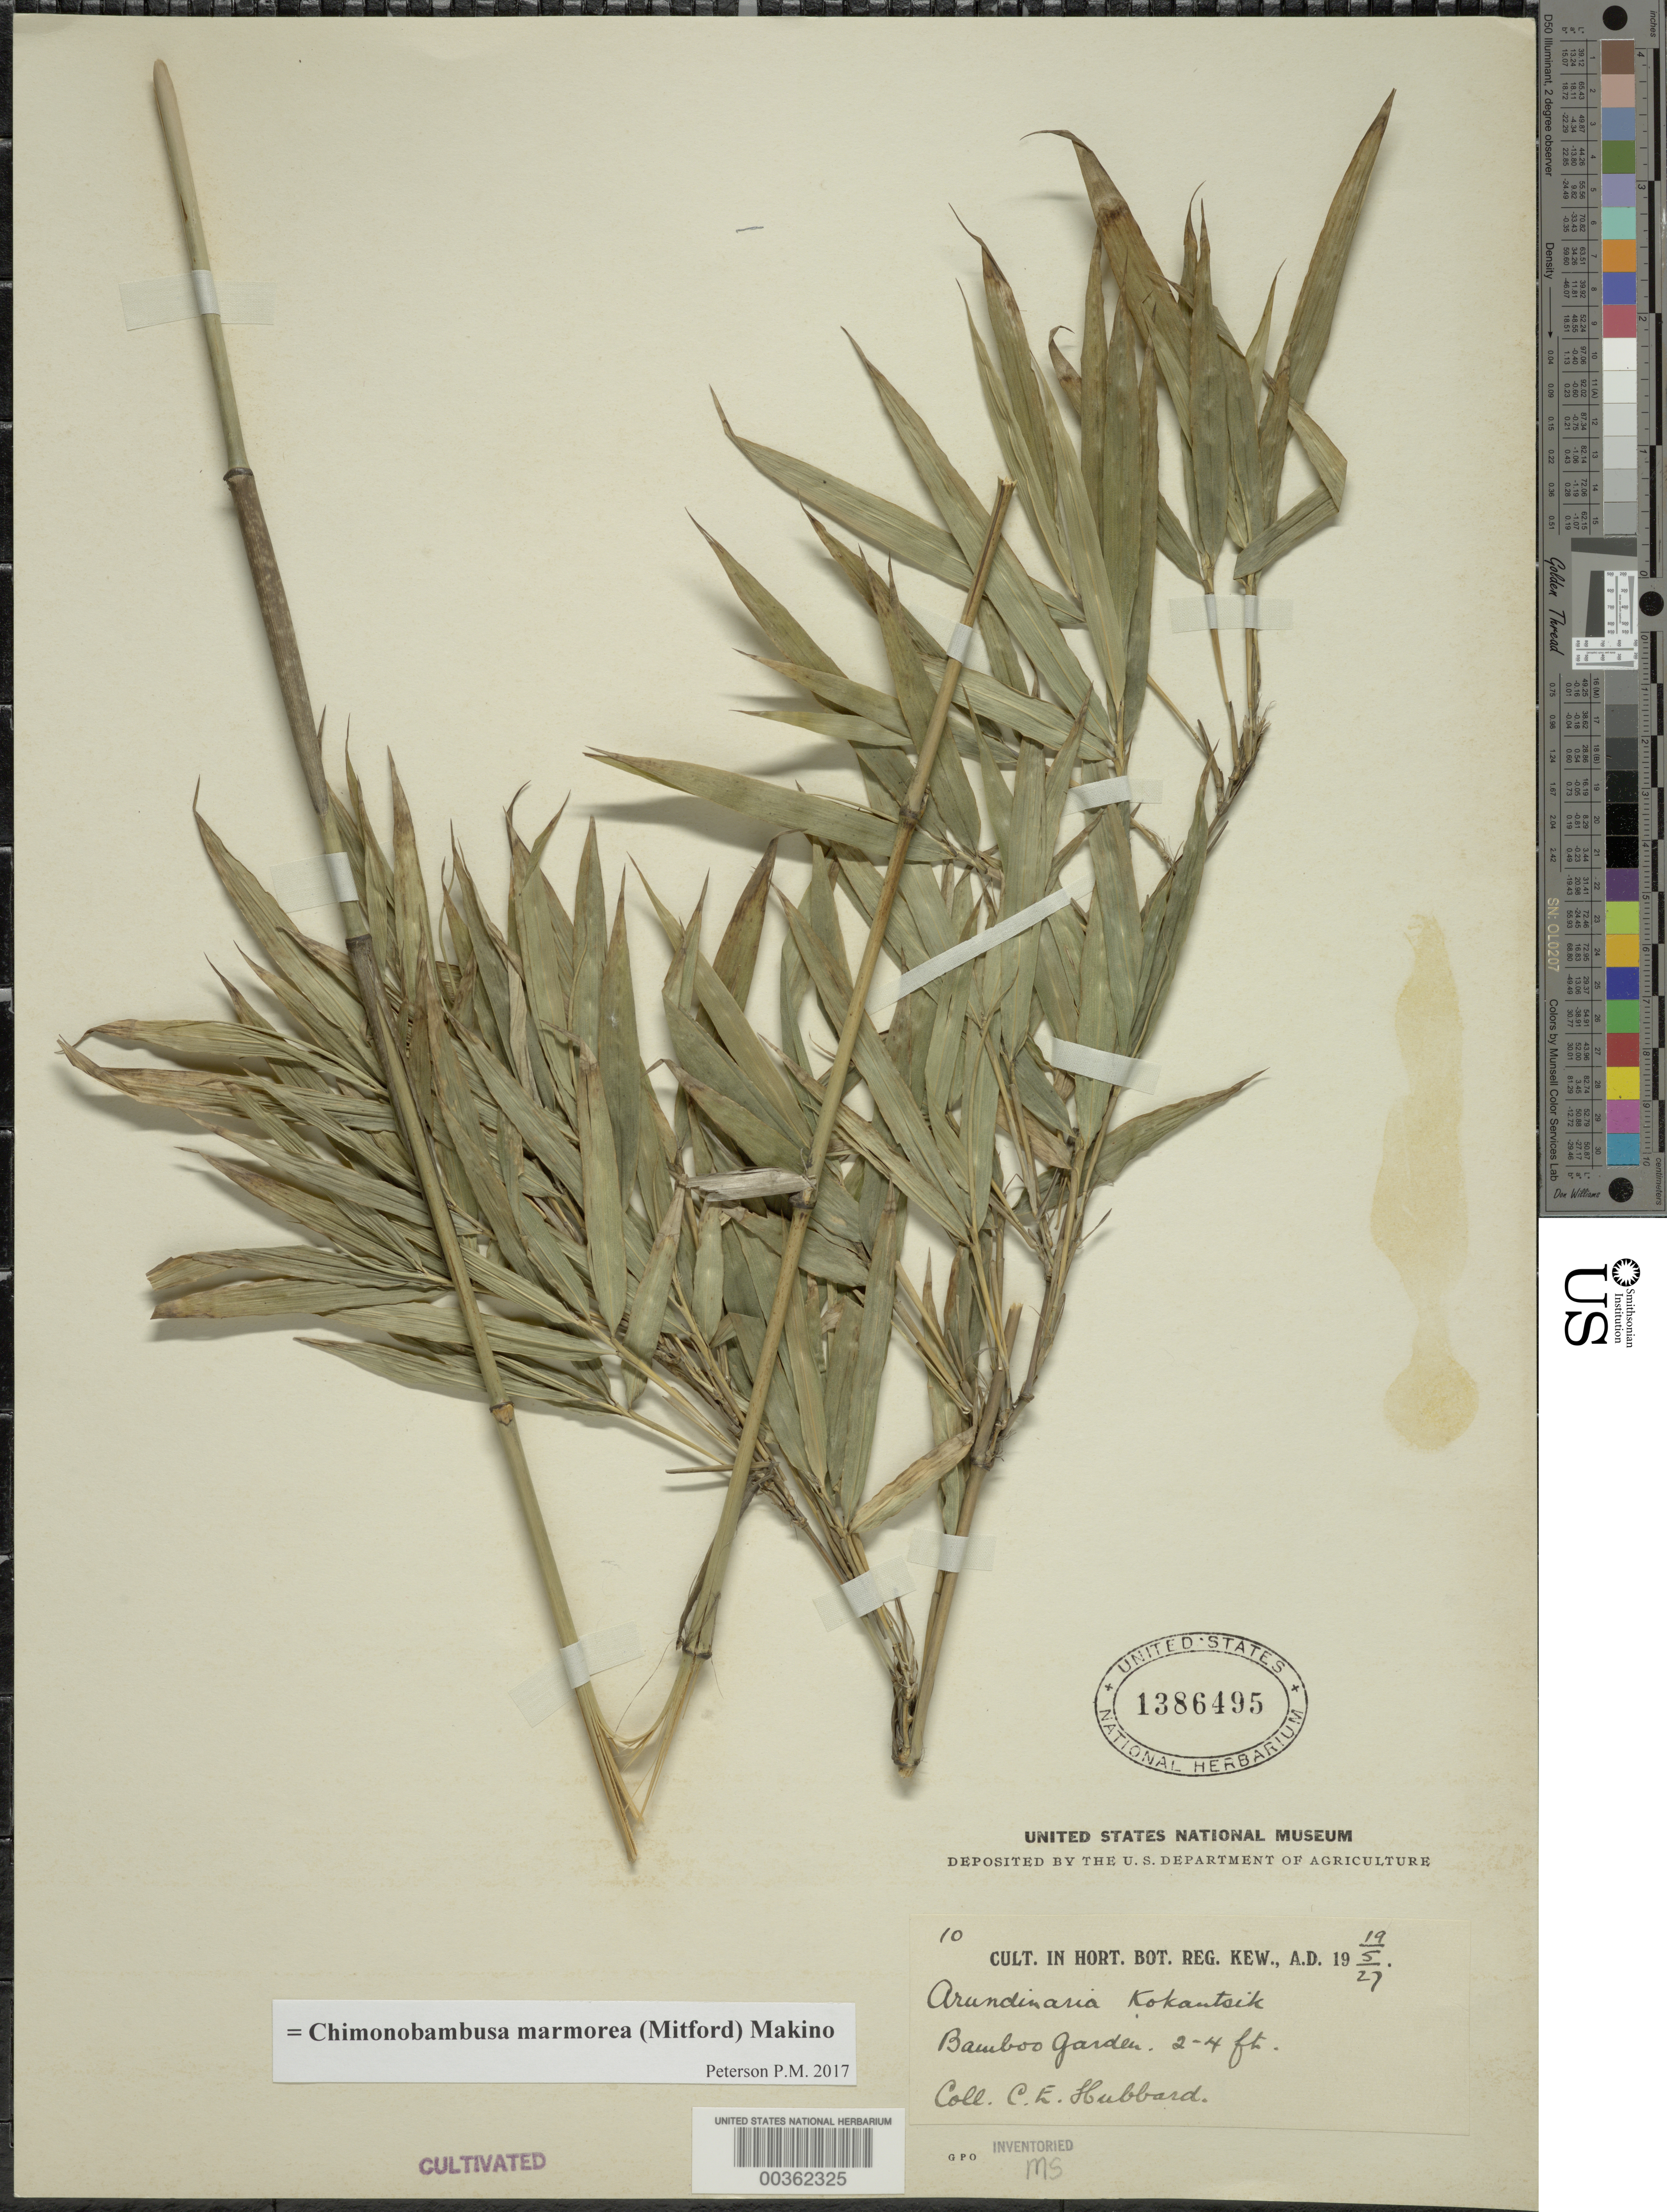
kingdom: Plantae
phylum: Tracheophyta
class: Liliopsida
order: Poales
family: Poaceae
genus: Chimonobambusa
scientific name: Chimonobambusa marmorea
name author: Makino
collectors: C. E. Hubbard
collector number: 10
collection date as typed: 19 May 1927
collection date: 1927-05-19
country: United Kingdom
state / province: England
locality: Royal botanical gardens-kew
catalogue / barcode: US 1386495